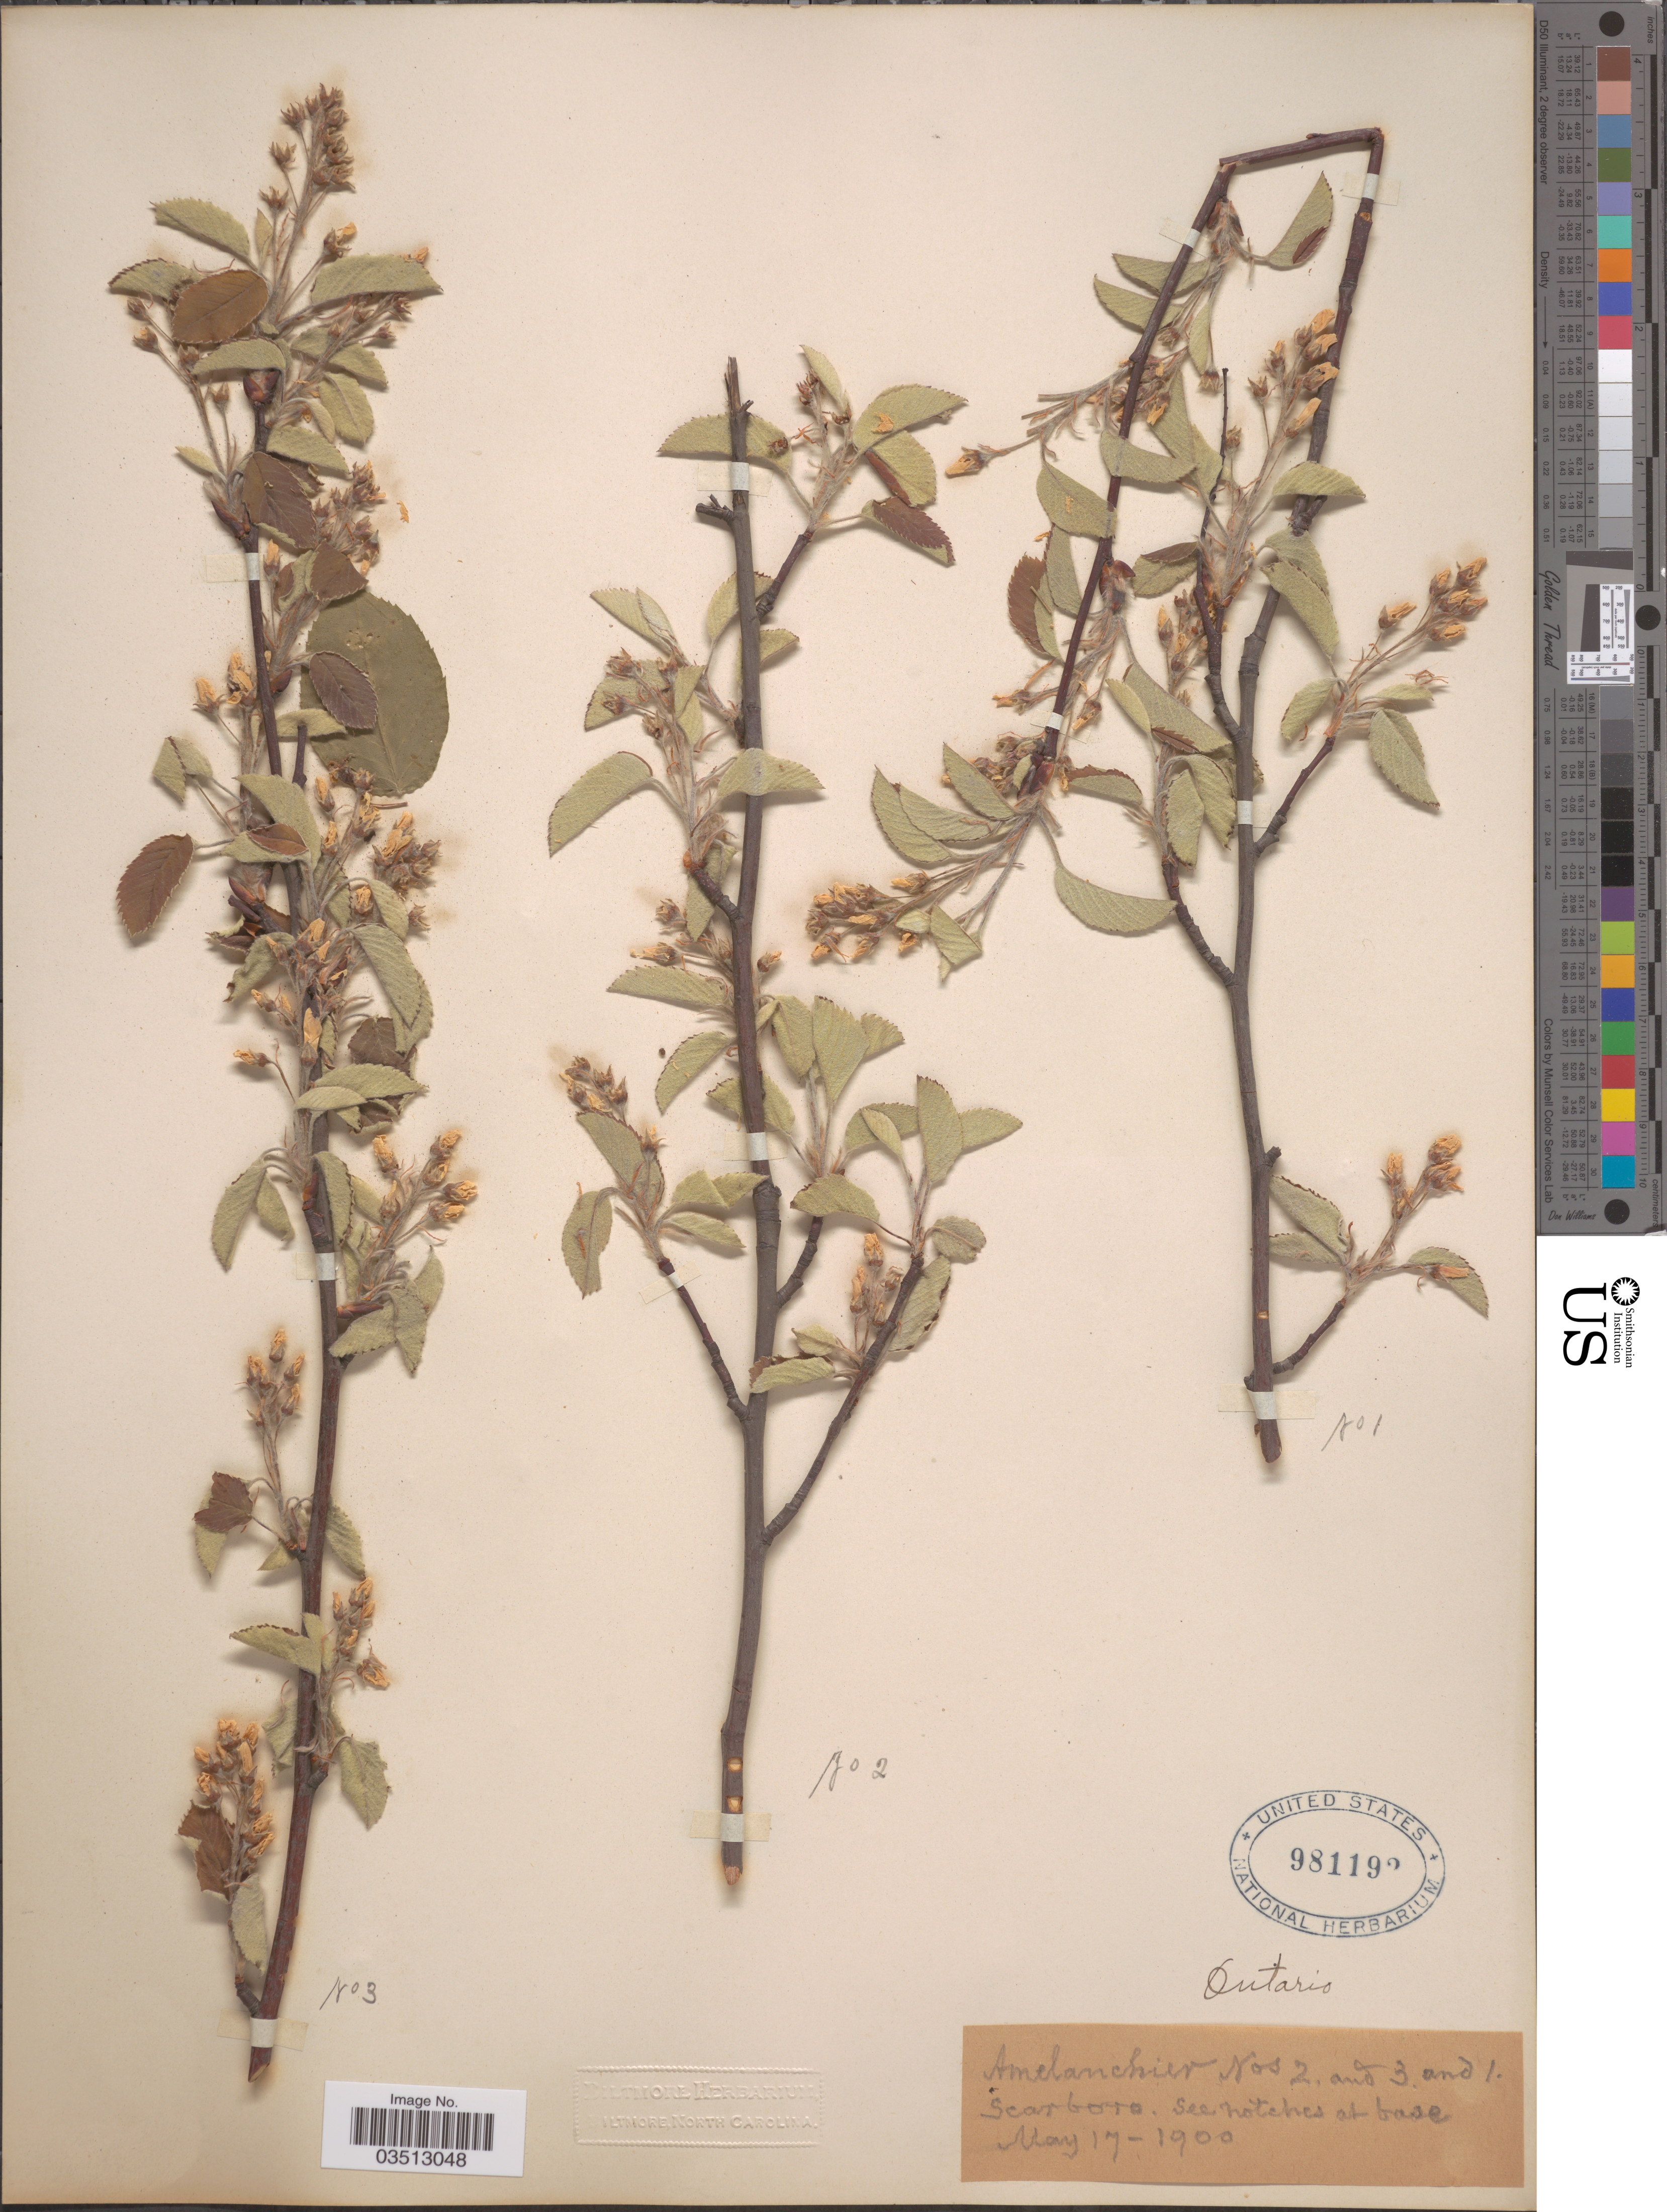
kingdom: Plantae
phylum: Tracheophyta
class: Magnoliopsida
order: Rosales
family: Rosaceae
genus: Amelanchier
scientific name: Amelanchier sp.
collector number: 3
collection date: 1900-05-17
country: Canada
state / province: Ontario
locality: Scarboro.